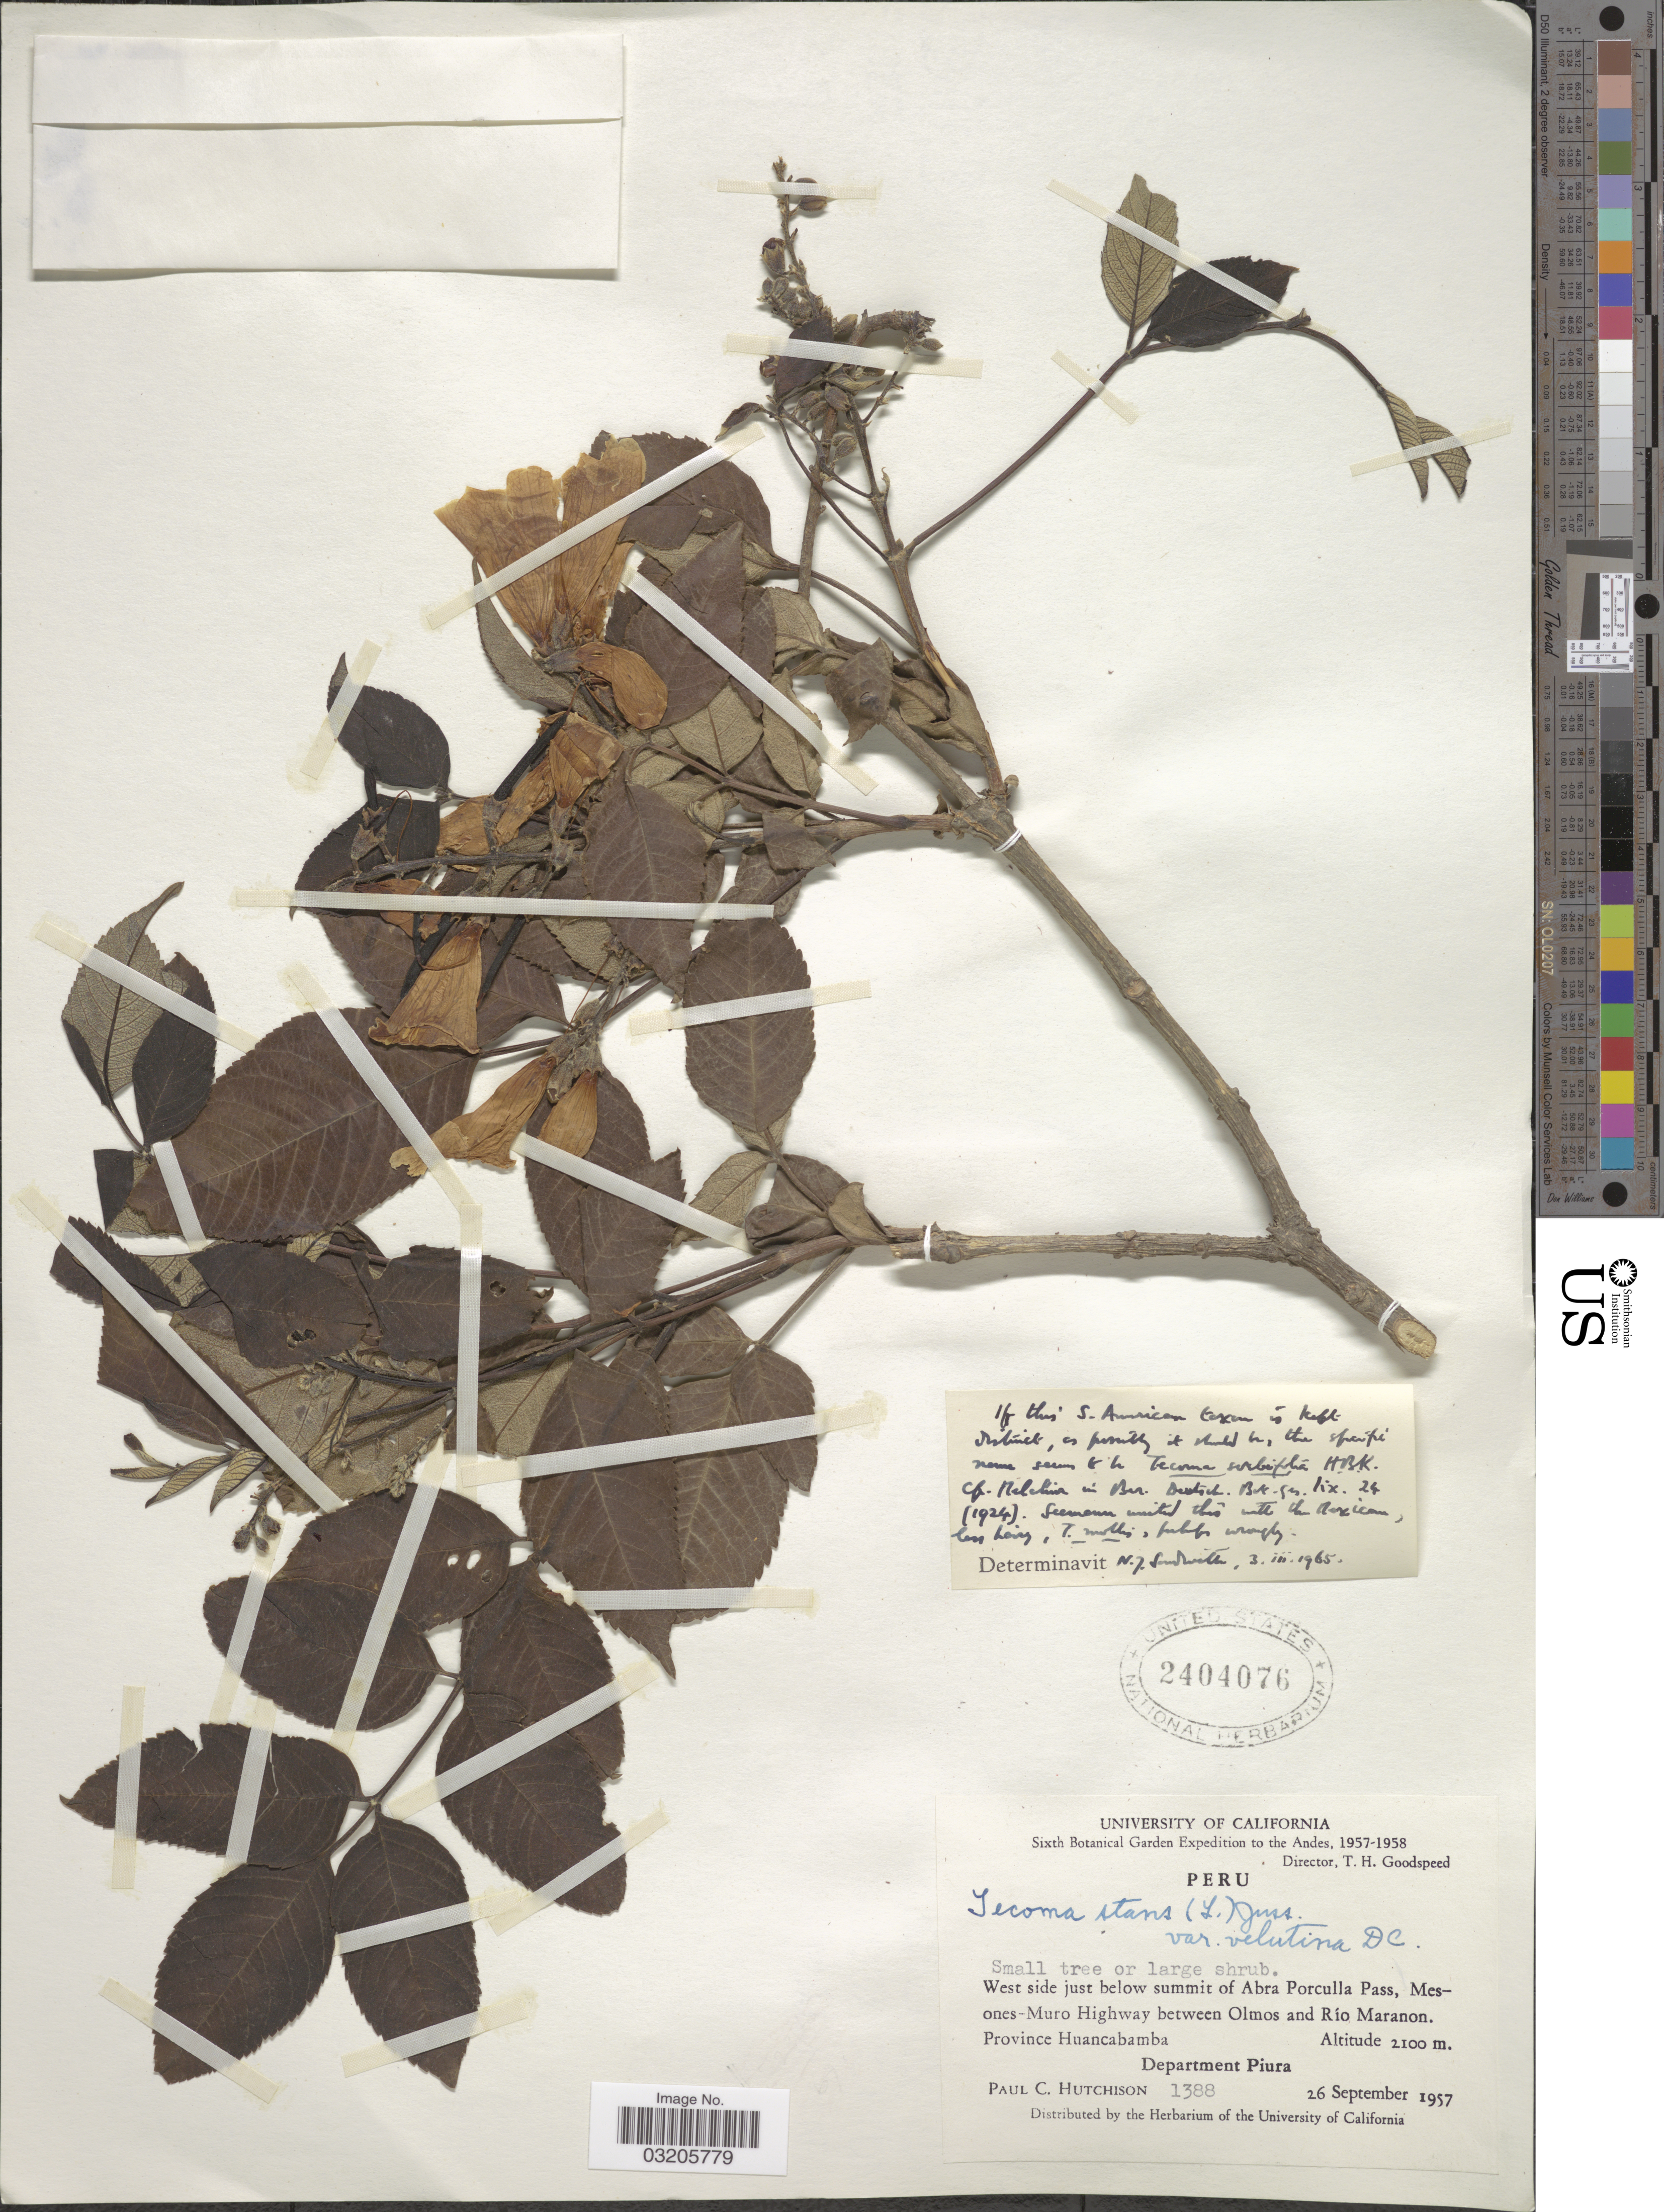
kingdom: Plantae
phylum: Tracheophyta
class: Magnoliopsida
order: Lamiales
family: Bignoniaceae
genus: Tecoma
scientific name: Tecoma stans var. velutina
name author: DC.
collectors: P. C. Hutchison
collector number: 1388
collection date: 1957-09-26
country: Peru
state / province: Piura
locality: The Andes. West side just below summit of Abra Porculla Pass, Mesones-Muro Highway between Olmos and Río Maranon. Province Huancabamba. Department Piura.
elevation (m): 2100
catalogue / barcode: US 2404076